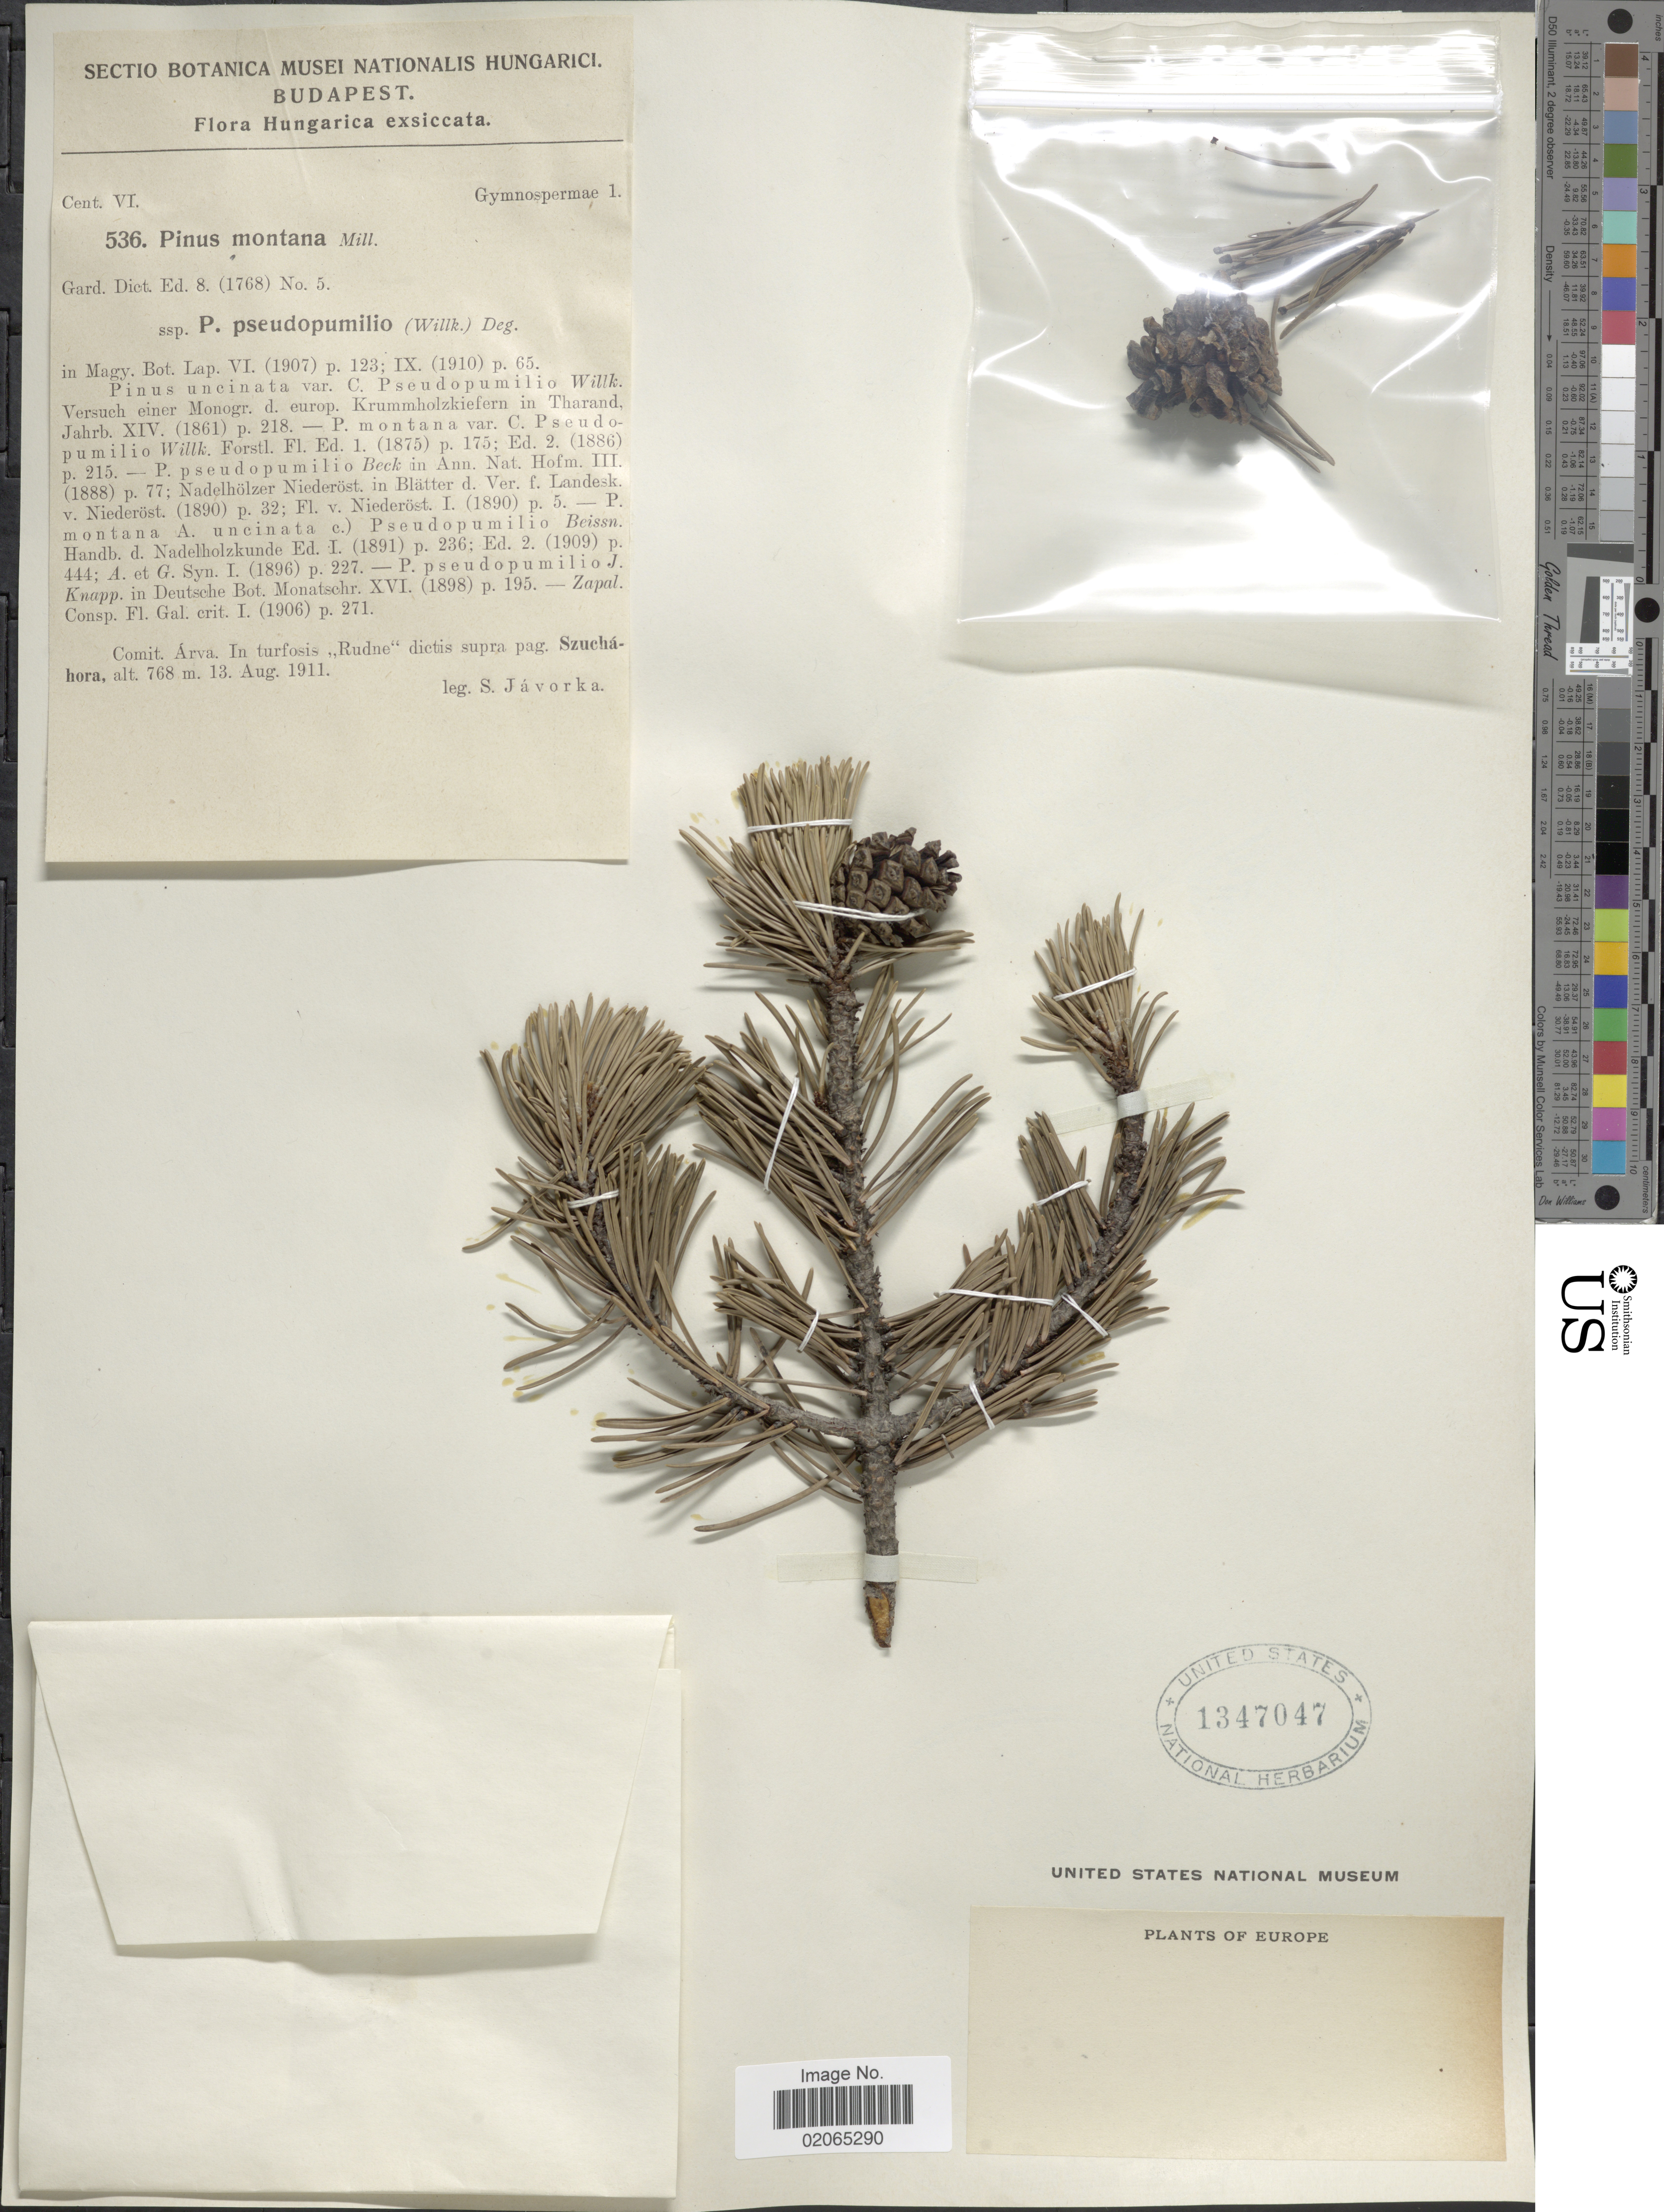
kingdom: Plantae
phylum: Tracheophyta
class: Pinopsida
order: Pinales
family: Pinaceae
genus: Pinus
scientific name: Pinus mugo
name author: Turra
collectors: S. Javorka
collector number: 536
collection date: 1911-08-13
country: Hungary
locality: Comit. Arva. In turfosis Rudne dictis supra pag. Szucháhora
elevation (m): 768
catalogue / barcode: US 1347047